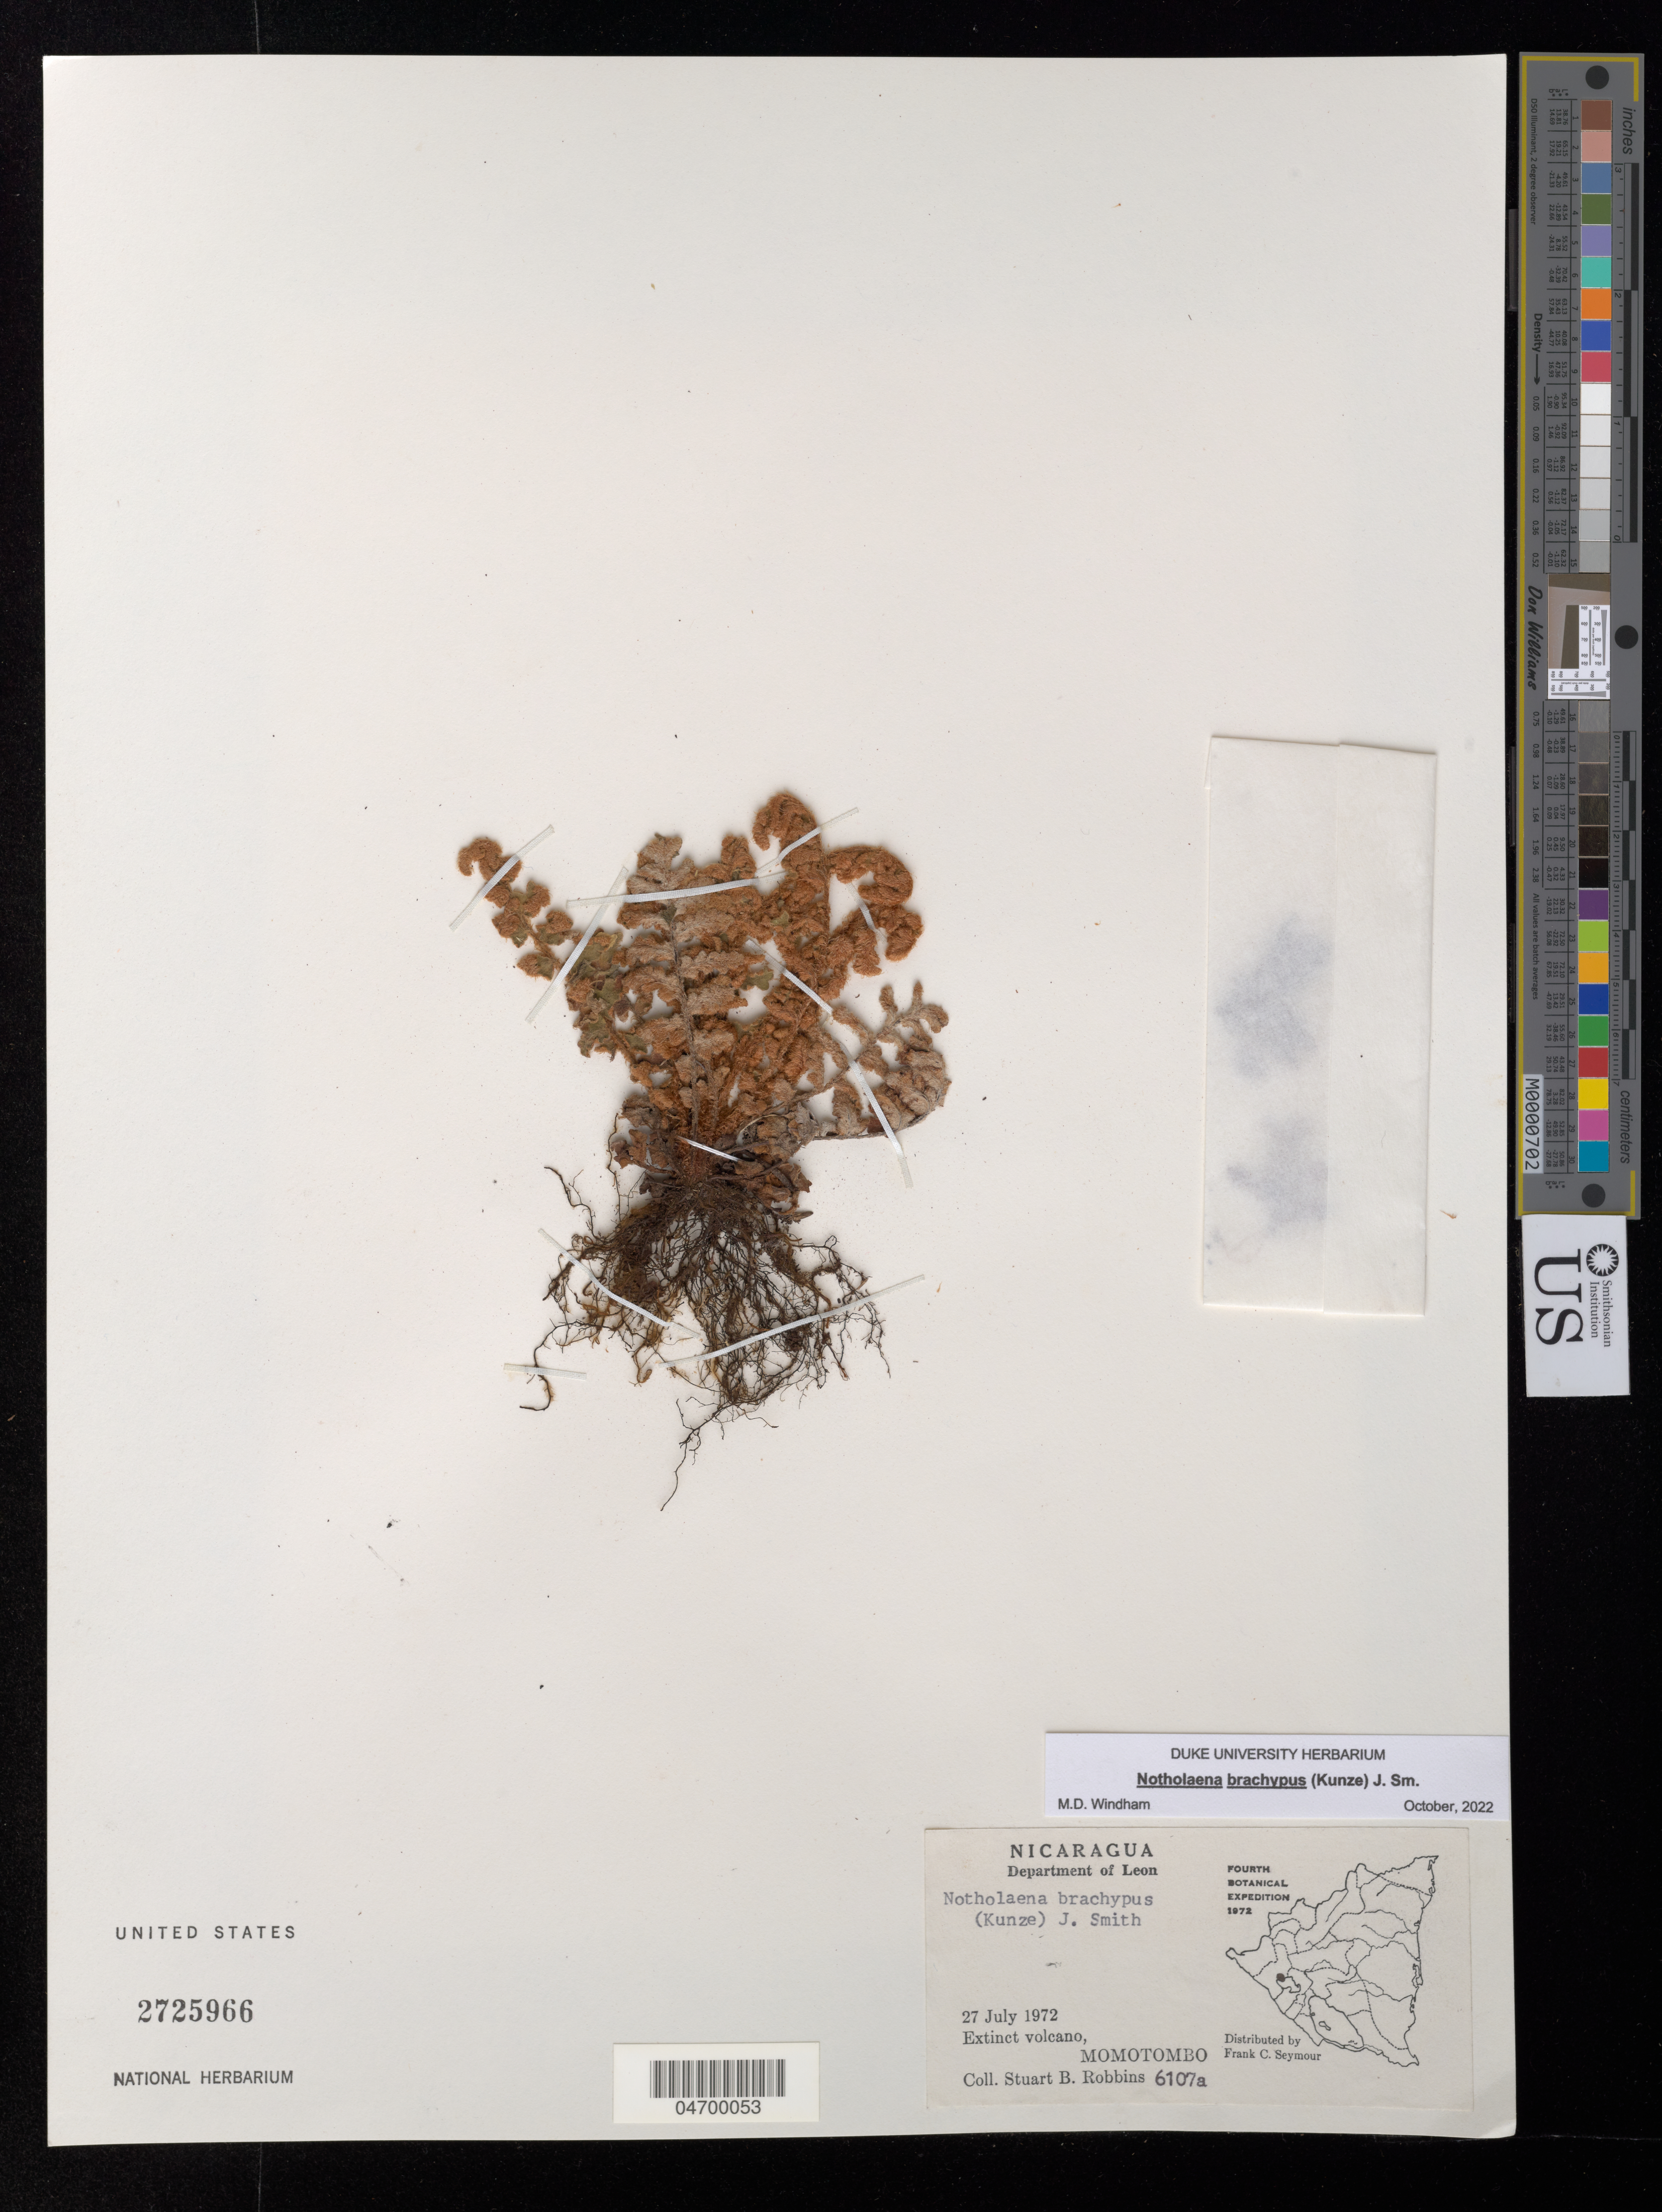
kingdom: Plantae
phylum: Tracheophyta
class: Polypodiopsida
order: Polypodiales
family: Pteridaceae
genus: Notholaena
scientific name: Notholaena brachypus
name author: (Kunze) J. Sm.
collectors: S. B. Robbins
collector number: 6107a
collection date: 1972-07-27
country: Nicaragua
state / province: Leon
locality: Department of Leon. Extinct volcano, Momotombo. Fourth Botanical Expedition 1972.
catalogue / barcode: US 2725966